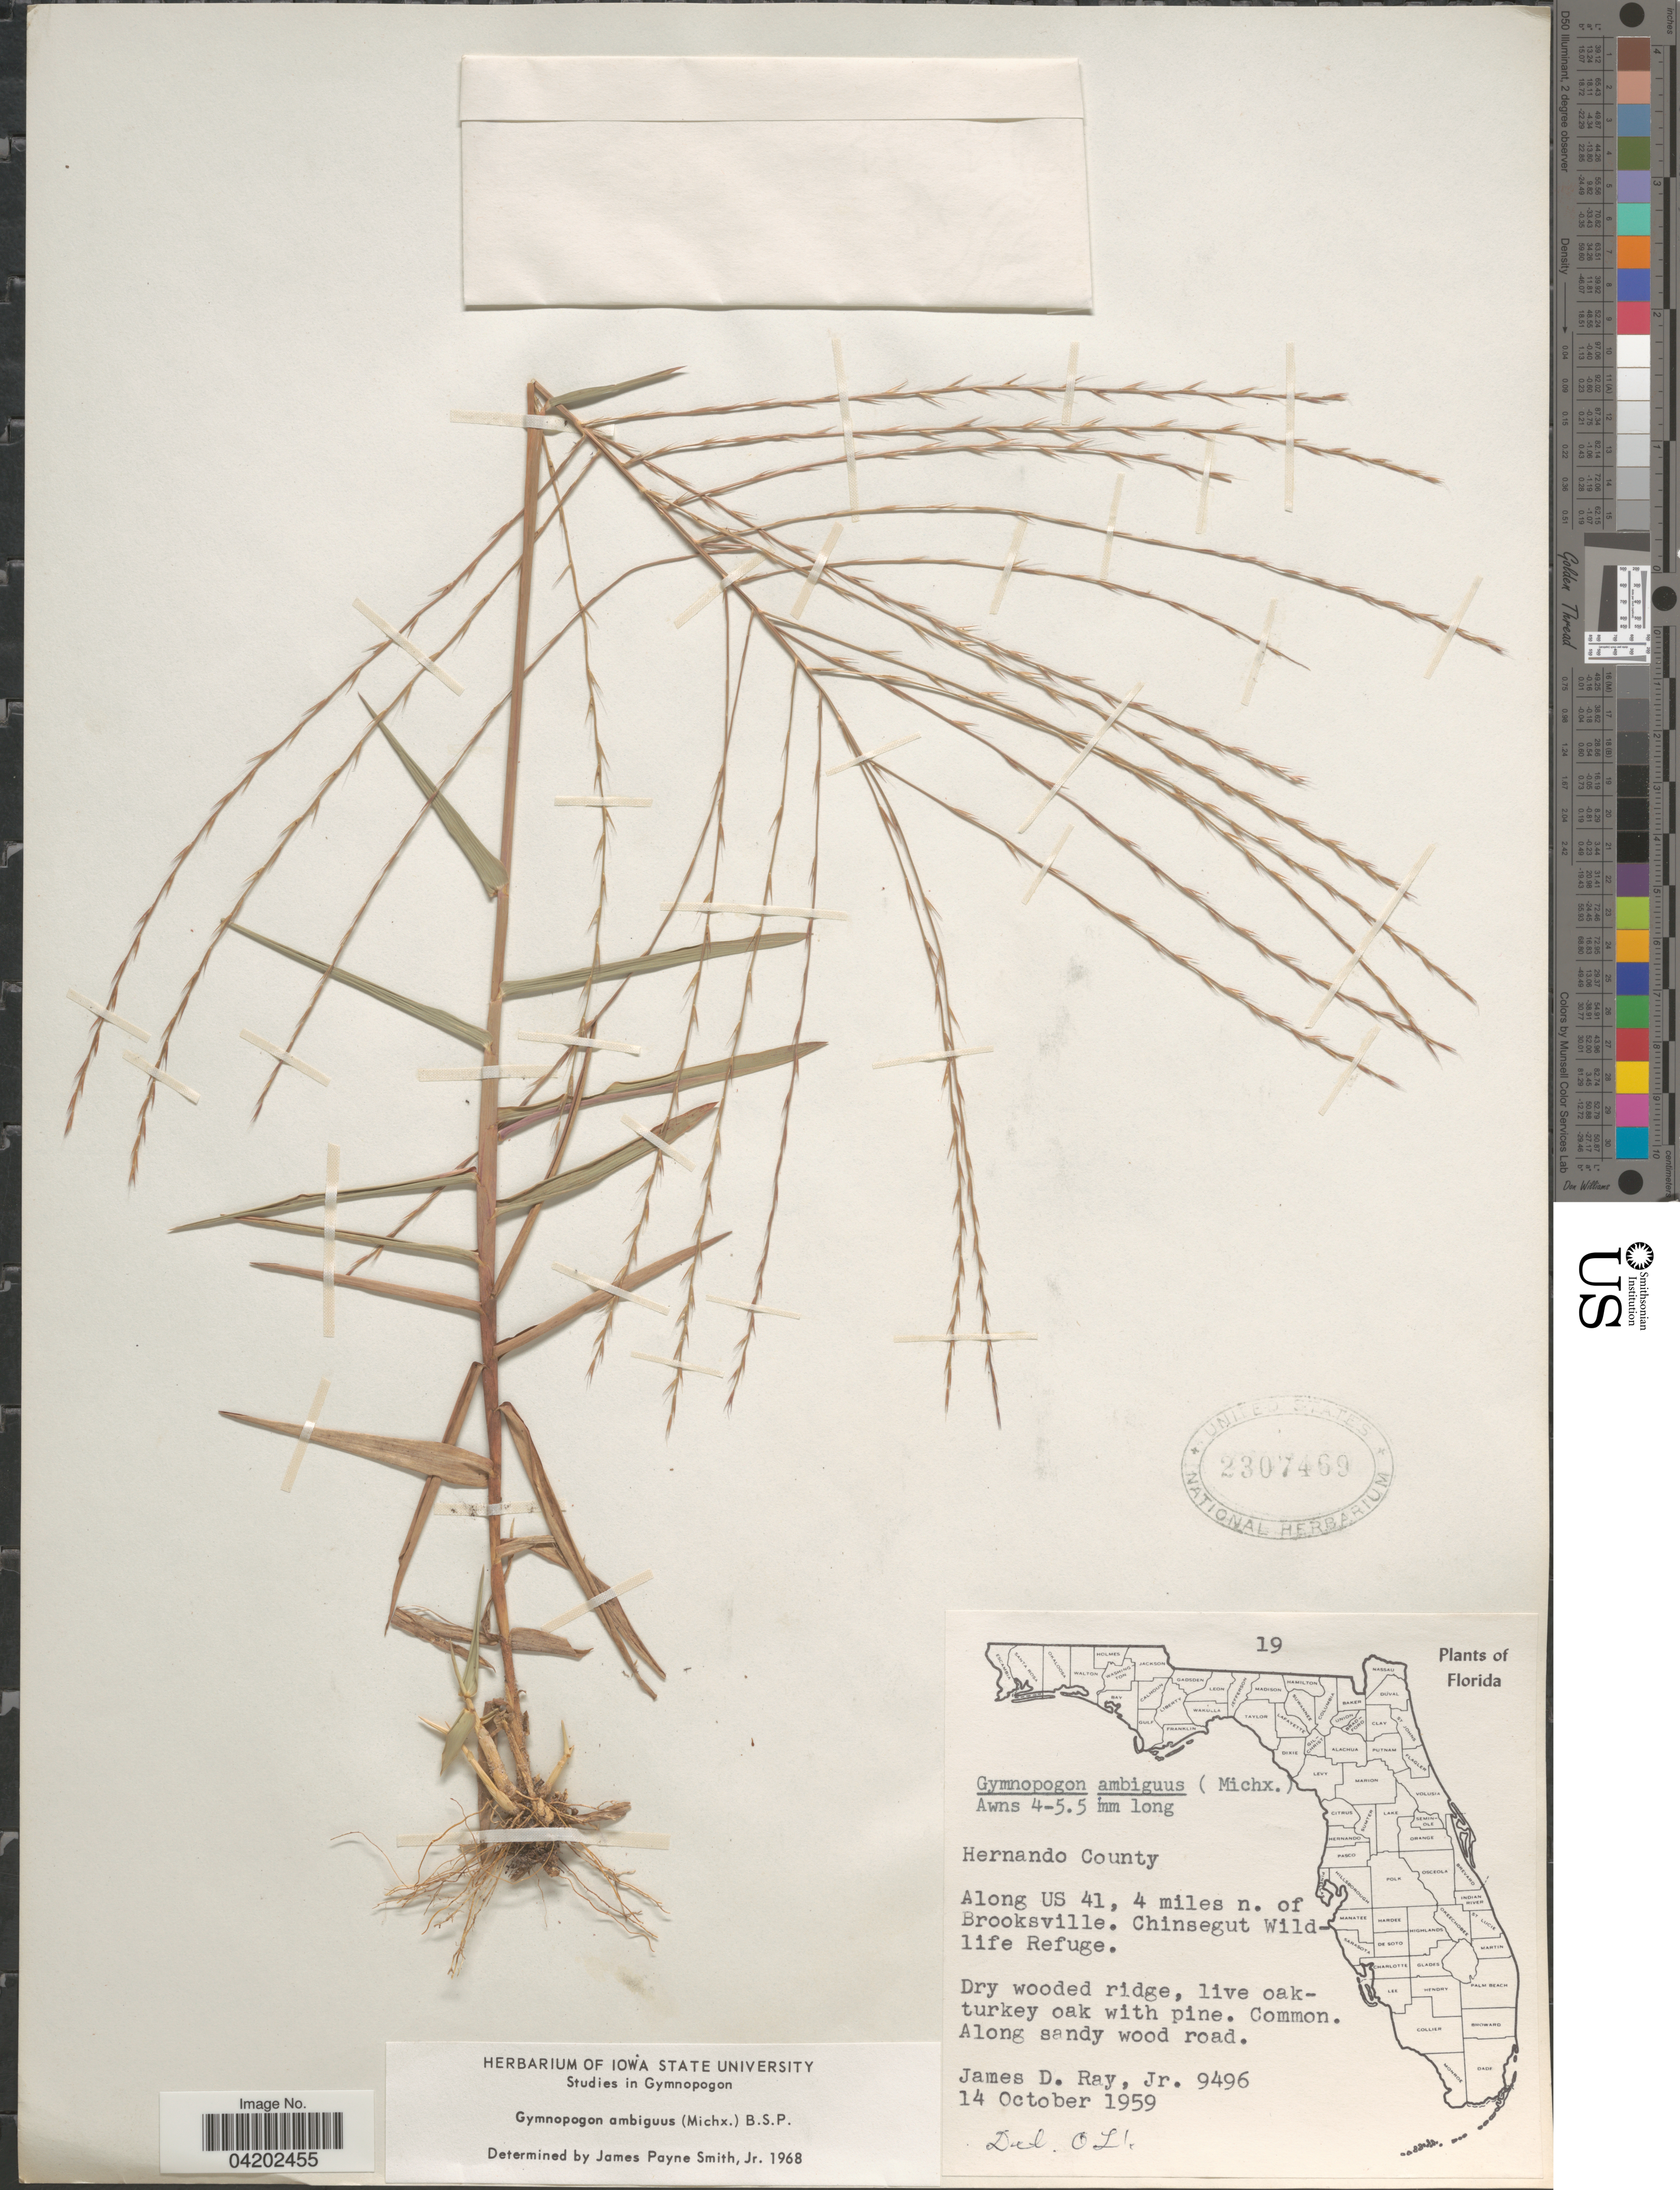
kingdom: Plantae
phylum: Tracheophyta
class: Liliopsida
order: Poales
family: Poaceae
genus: Gymnopogon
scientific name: Gymnopogon ambiguus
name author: (Michx.) Britton, Stearns & Poggenb.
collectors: J. D. Ray Jr.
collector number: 9496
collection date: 1959-10-14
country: United States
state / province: Florida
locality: Hernando County. Along US 41, 4 miles n. of Brooksville. Chinsegut Wildlife Refuge.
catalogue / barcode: US 2307469